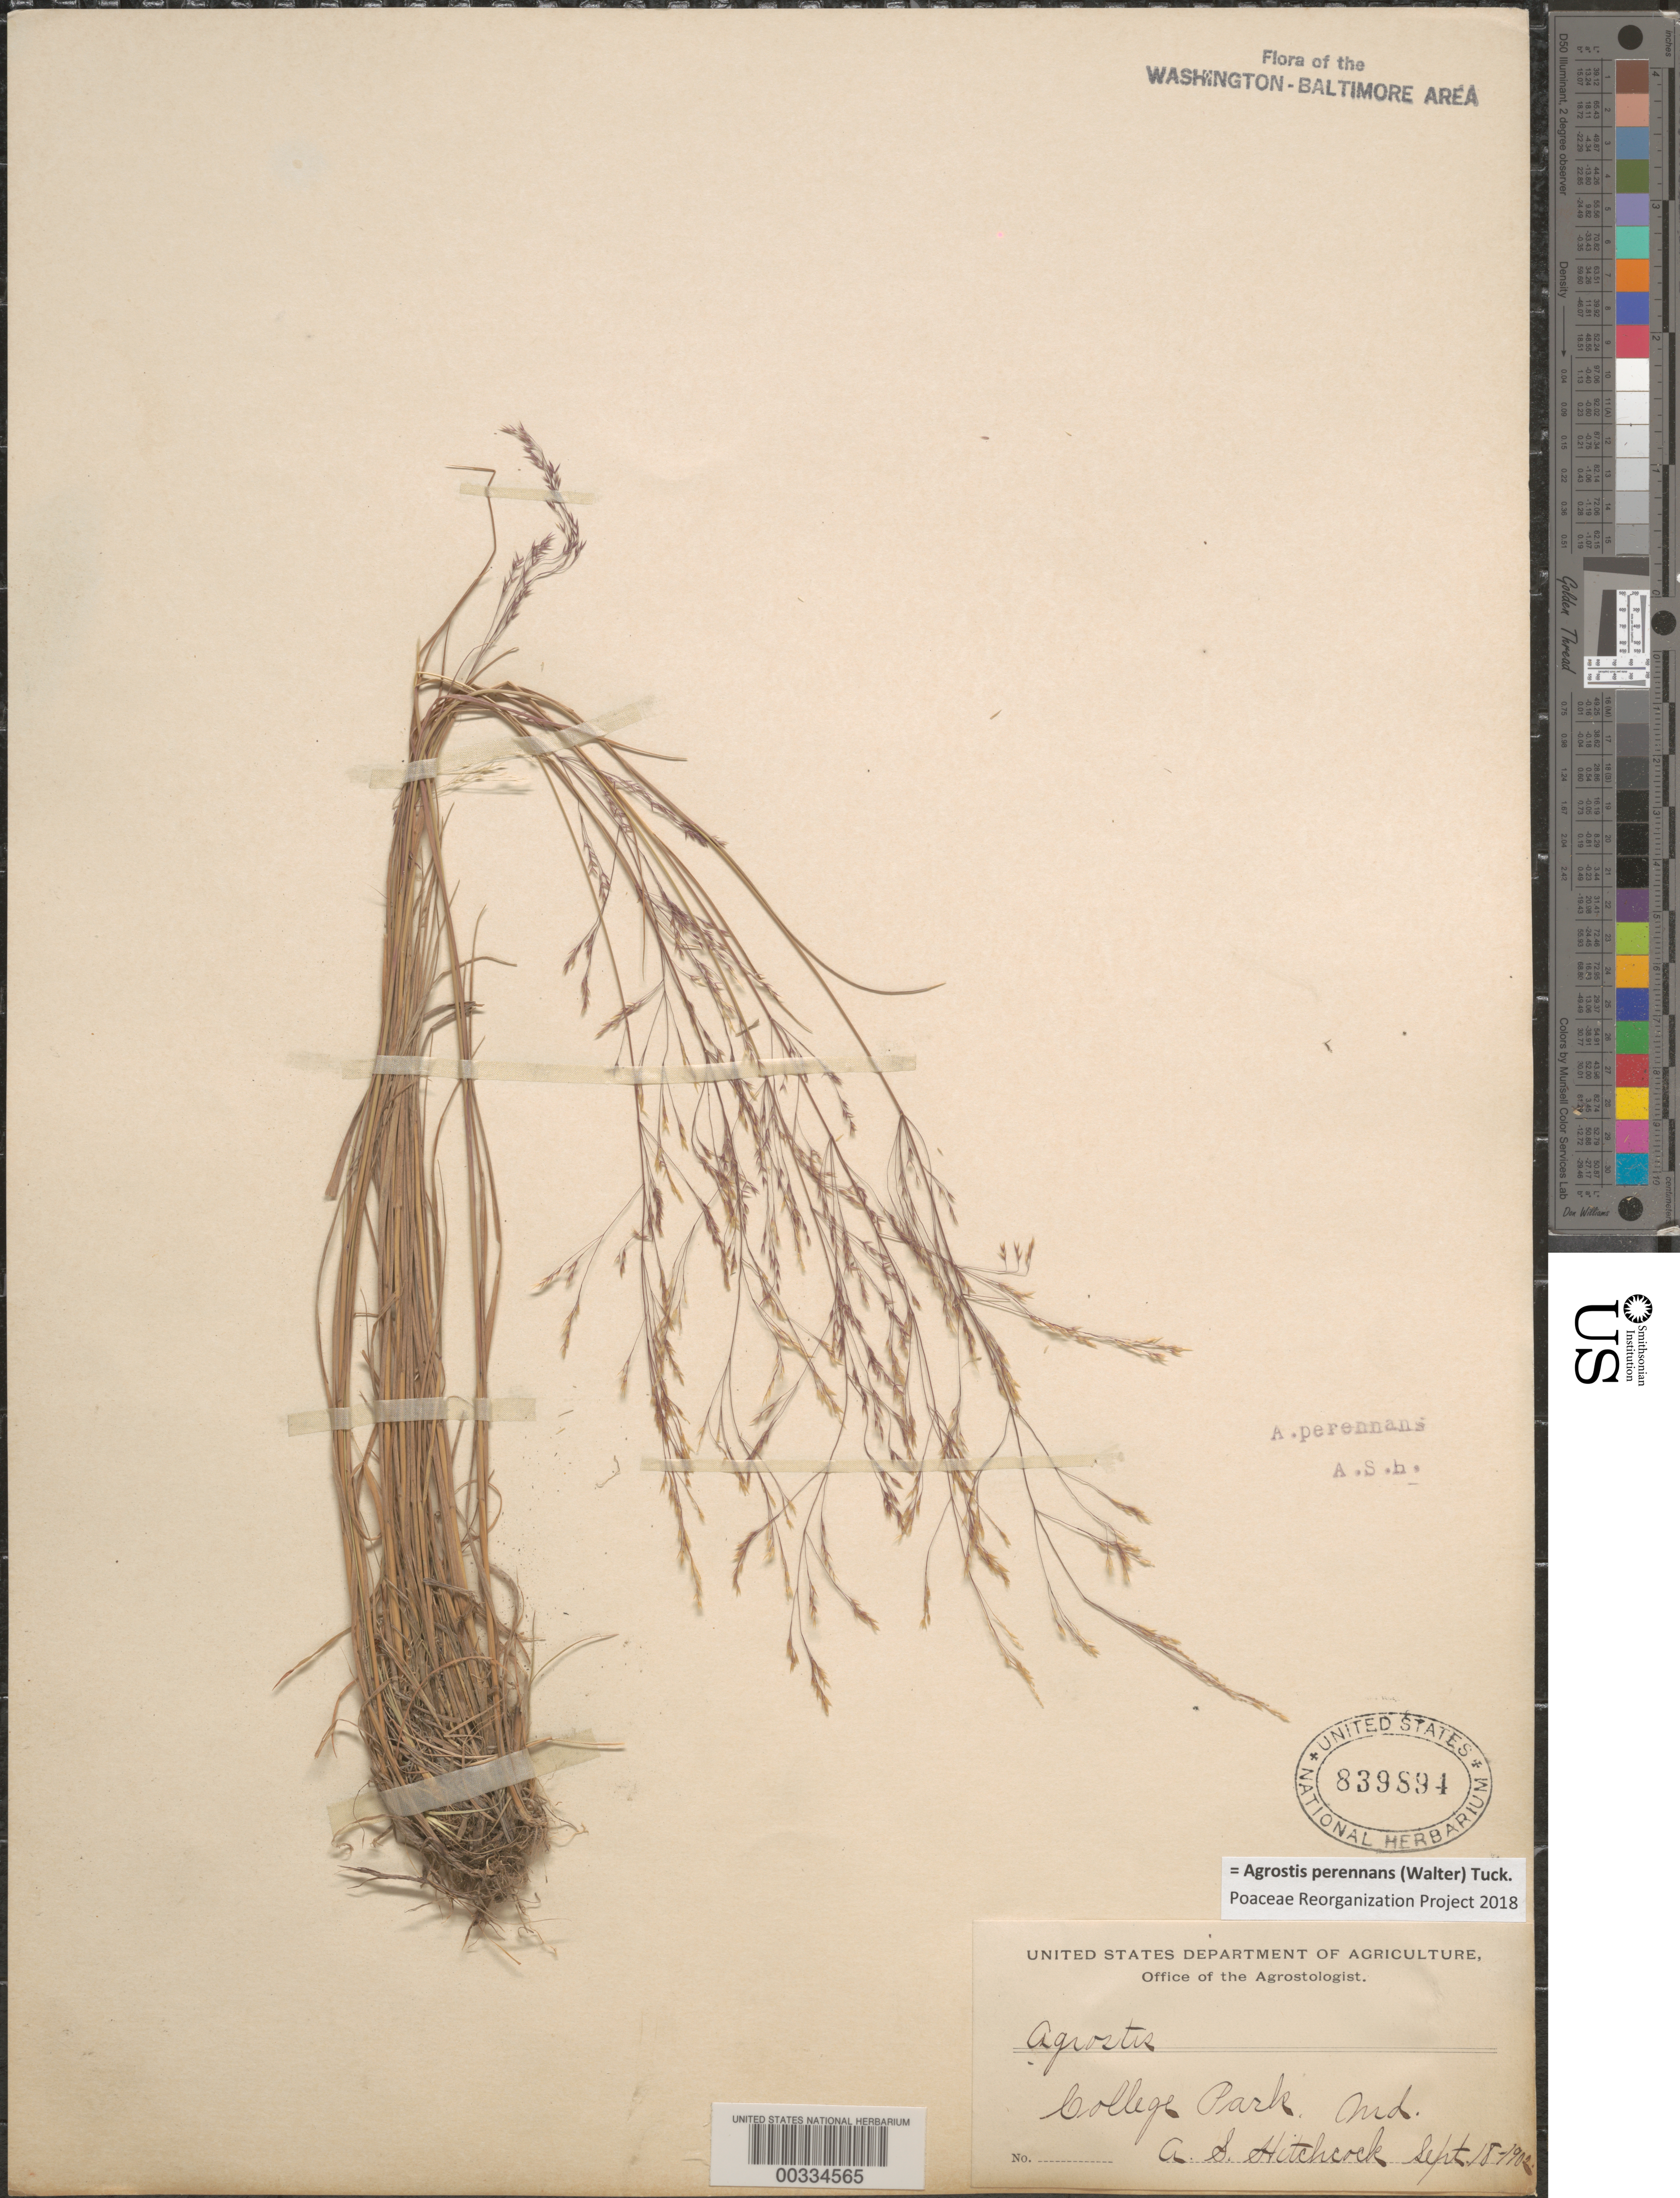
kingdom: Plantae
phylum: Tracheophyta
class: Liliopsida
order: Poales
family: Poaceae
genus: Agrostis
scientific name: Agrostis perennans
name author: (Walter) Tuck.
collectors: A. S. Hitchcock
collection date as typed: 18 Sep 1902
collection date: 1902-09-18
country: United States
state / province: Maryland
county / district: Prince George's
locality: College Park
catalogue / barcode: US 839894